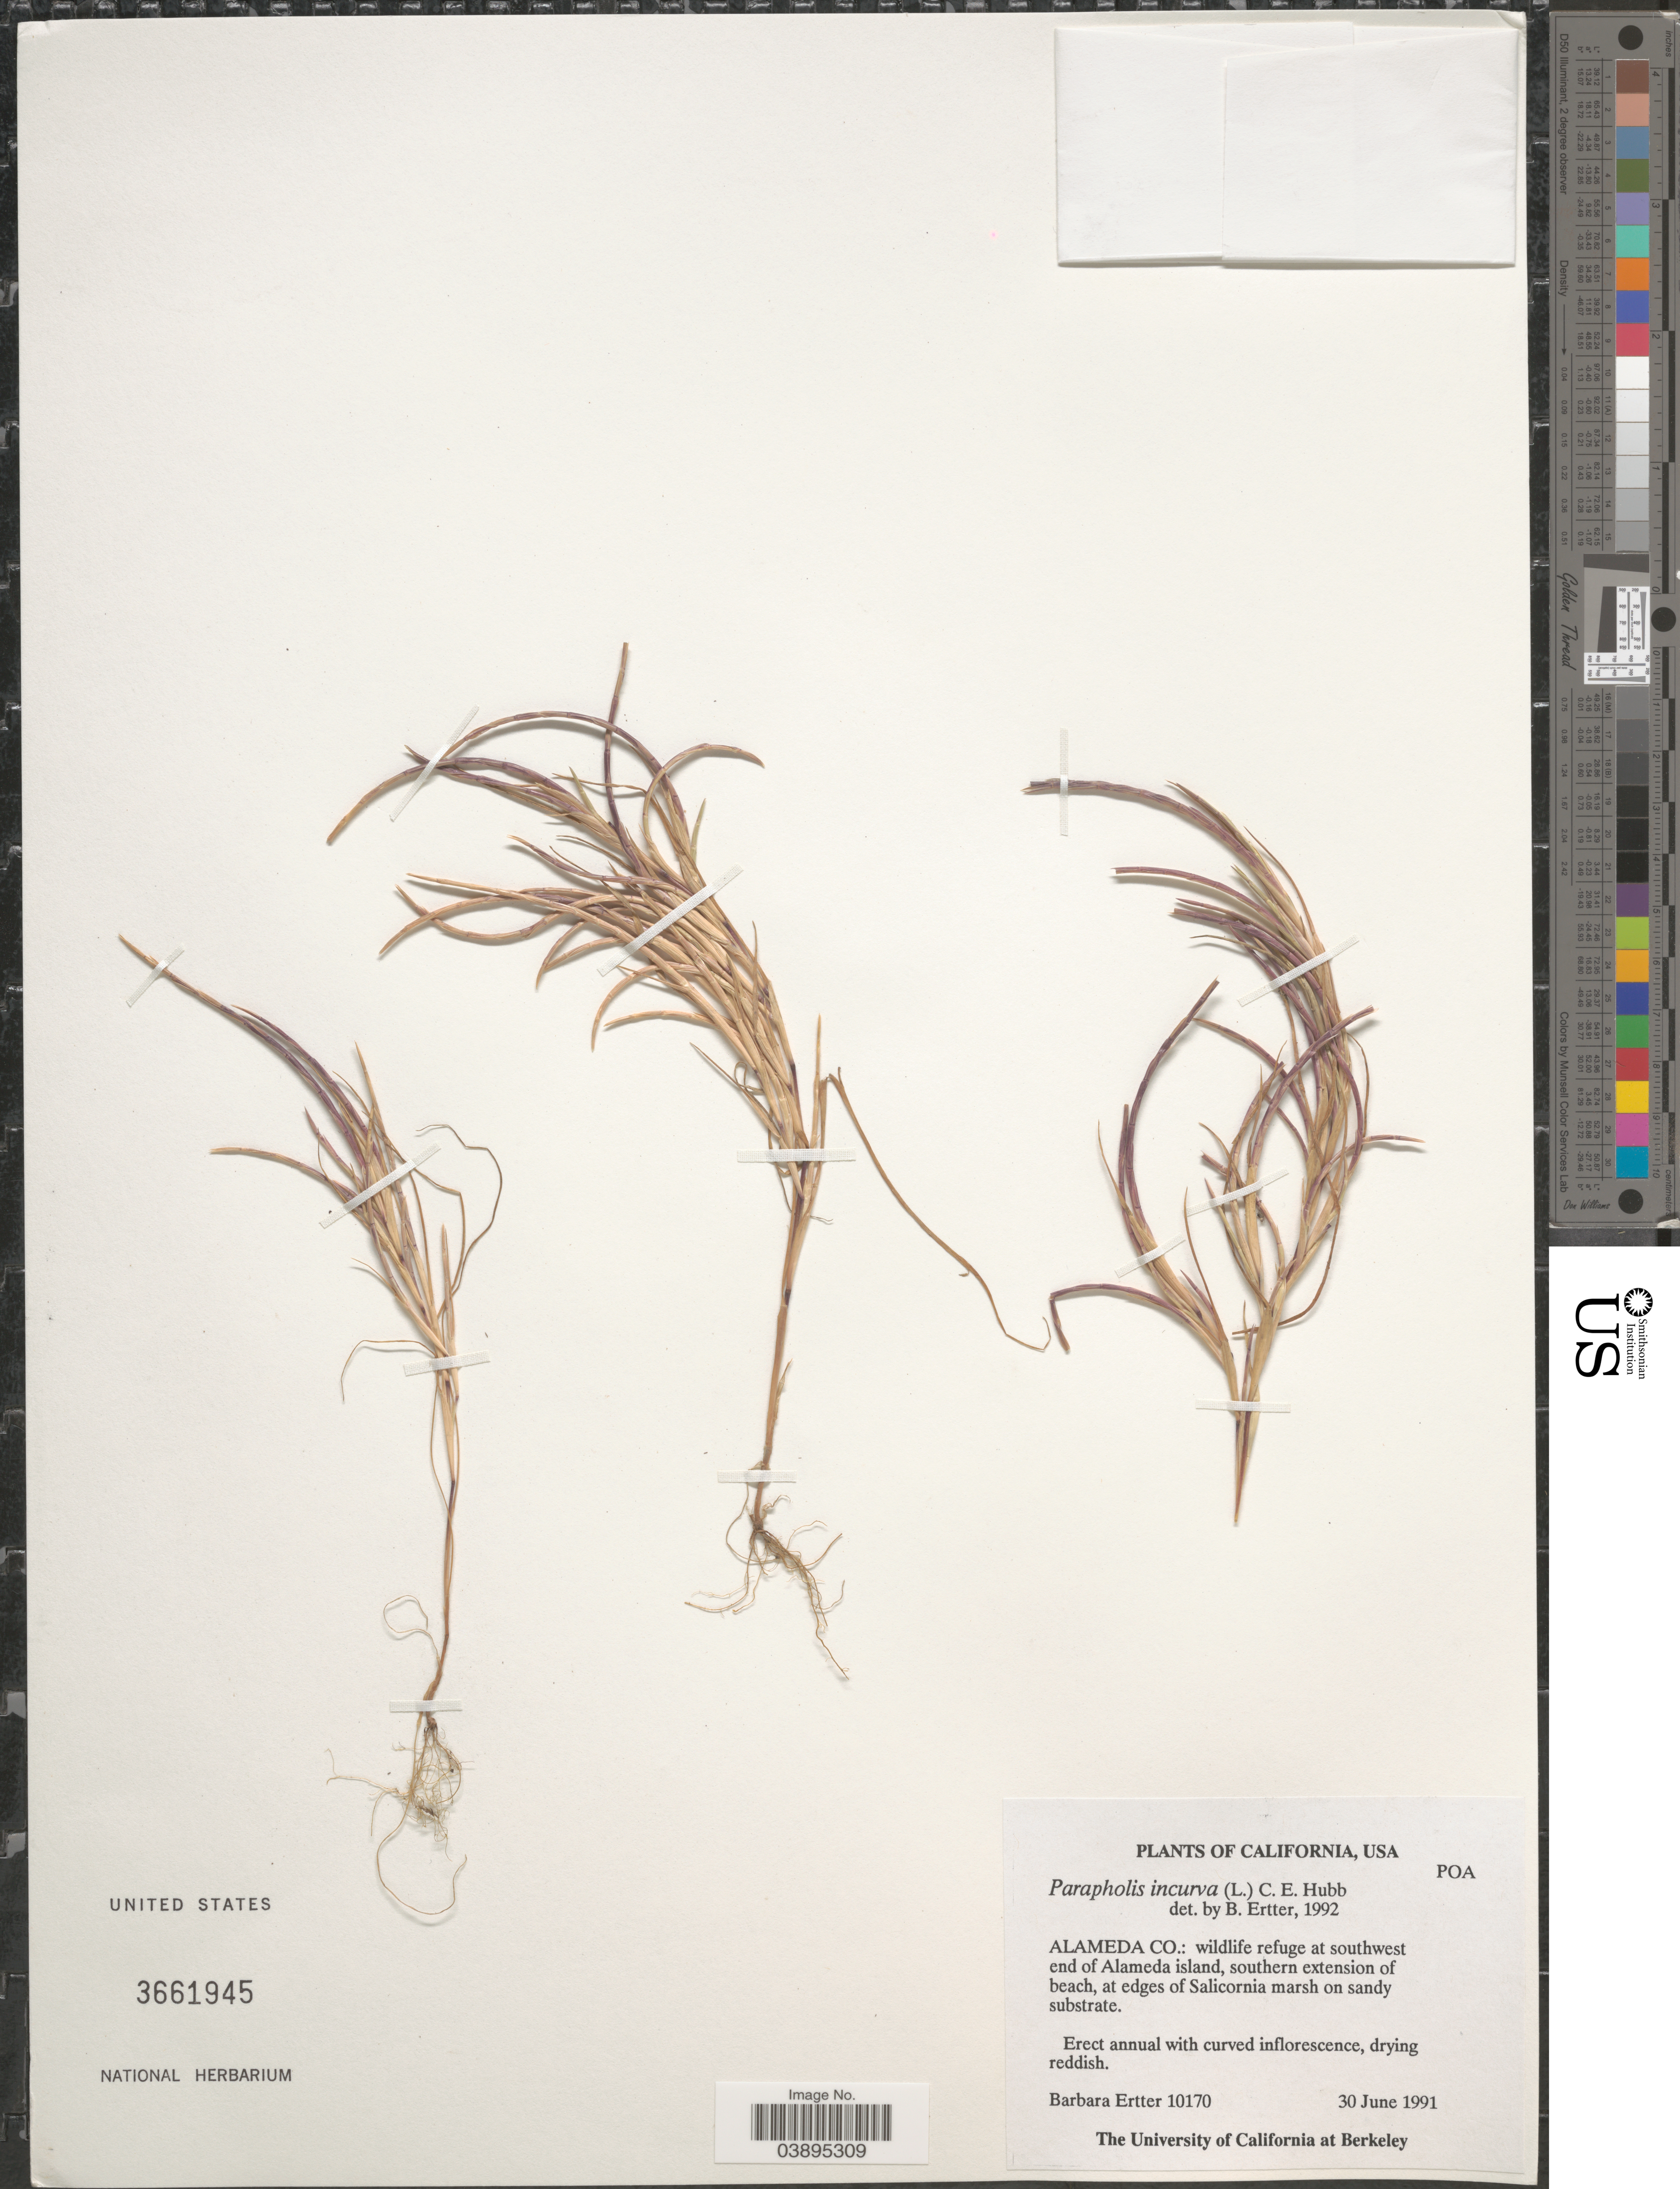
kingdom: Plantae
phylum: Tracheophyta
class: Liliopsida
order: Poales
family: Poaceae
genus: Parapholis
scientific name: Parapholis incurva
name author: (L.) C.E. Hubb.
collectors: B. Ertter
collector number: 10170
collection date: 1991-06-30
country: United States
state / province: California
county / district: Alameda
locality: Alameda Co.: wildlife refuge at southwest end of Alameda island, southern extension of beach.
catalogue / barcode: US 3661945